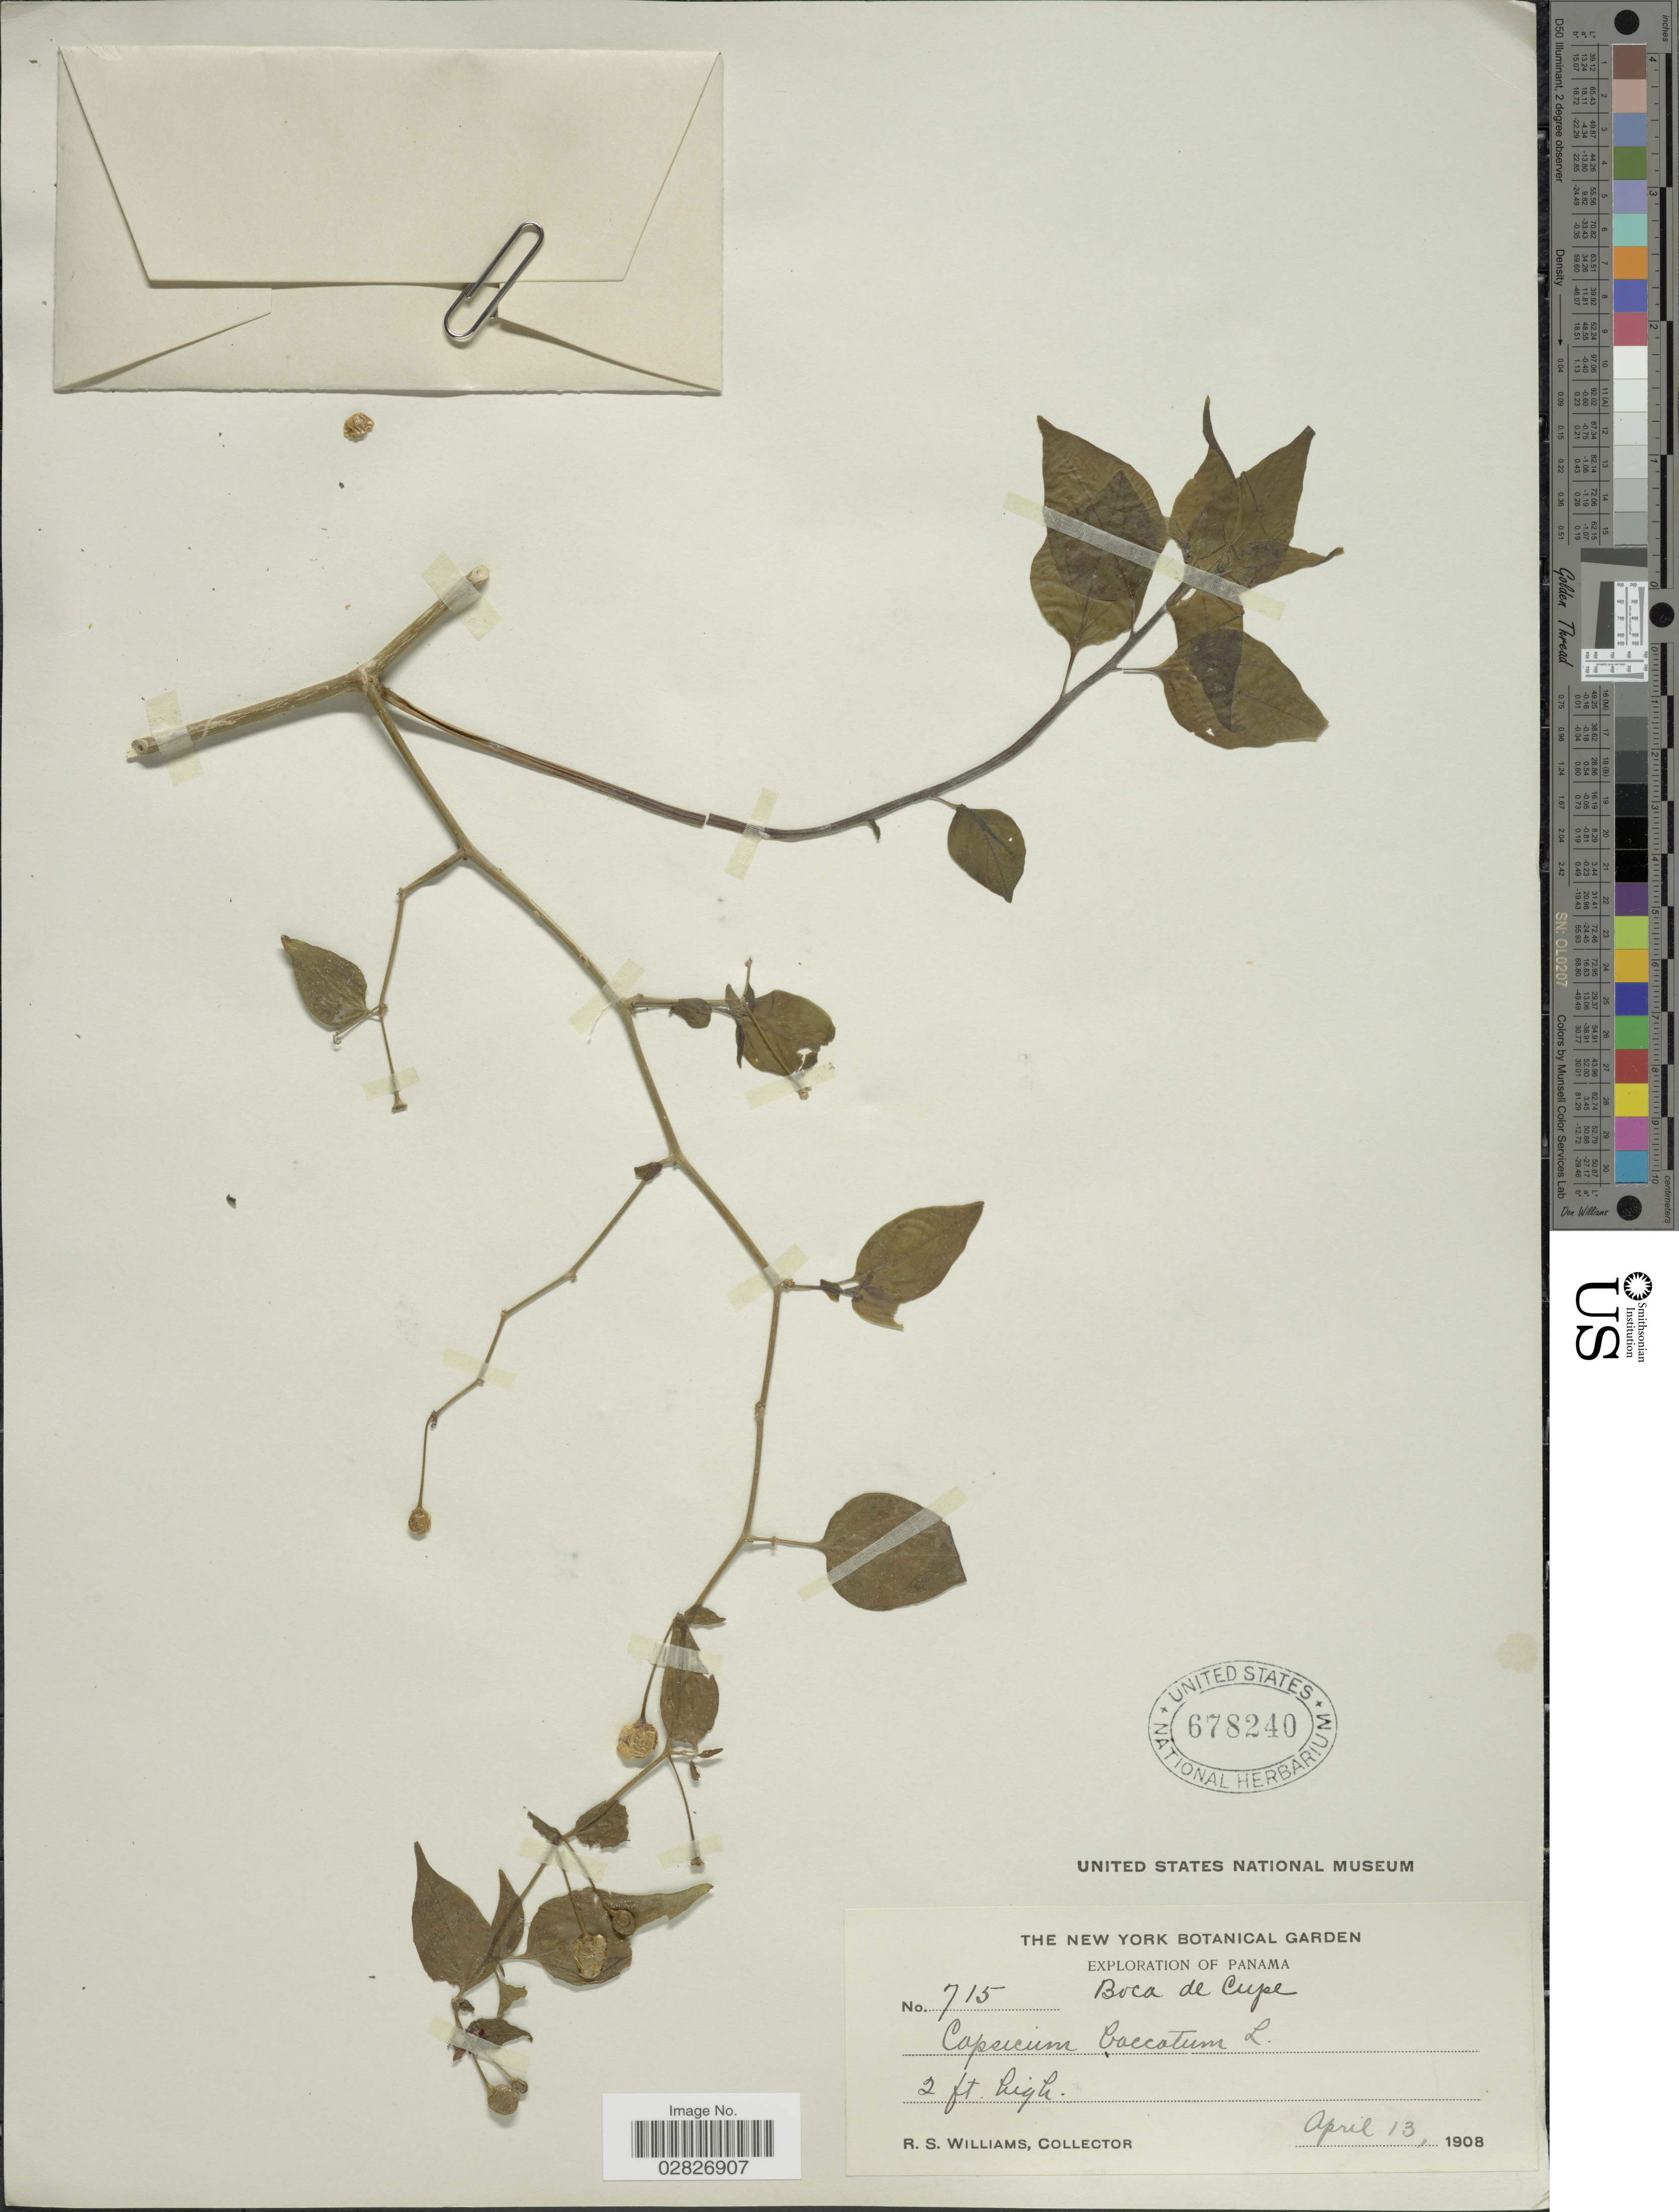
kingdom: Plantae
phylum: Tracheophyta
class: Magnoliopsida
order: Solanales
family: Solanaceae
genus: Capsicum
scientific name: Capsicum baccatum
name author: L.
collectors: R. S. Williams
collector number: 715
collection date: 1908-04-13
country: Panama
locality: Boca de Cupe.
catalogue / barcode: US 678240